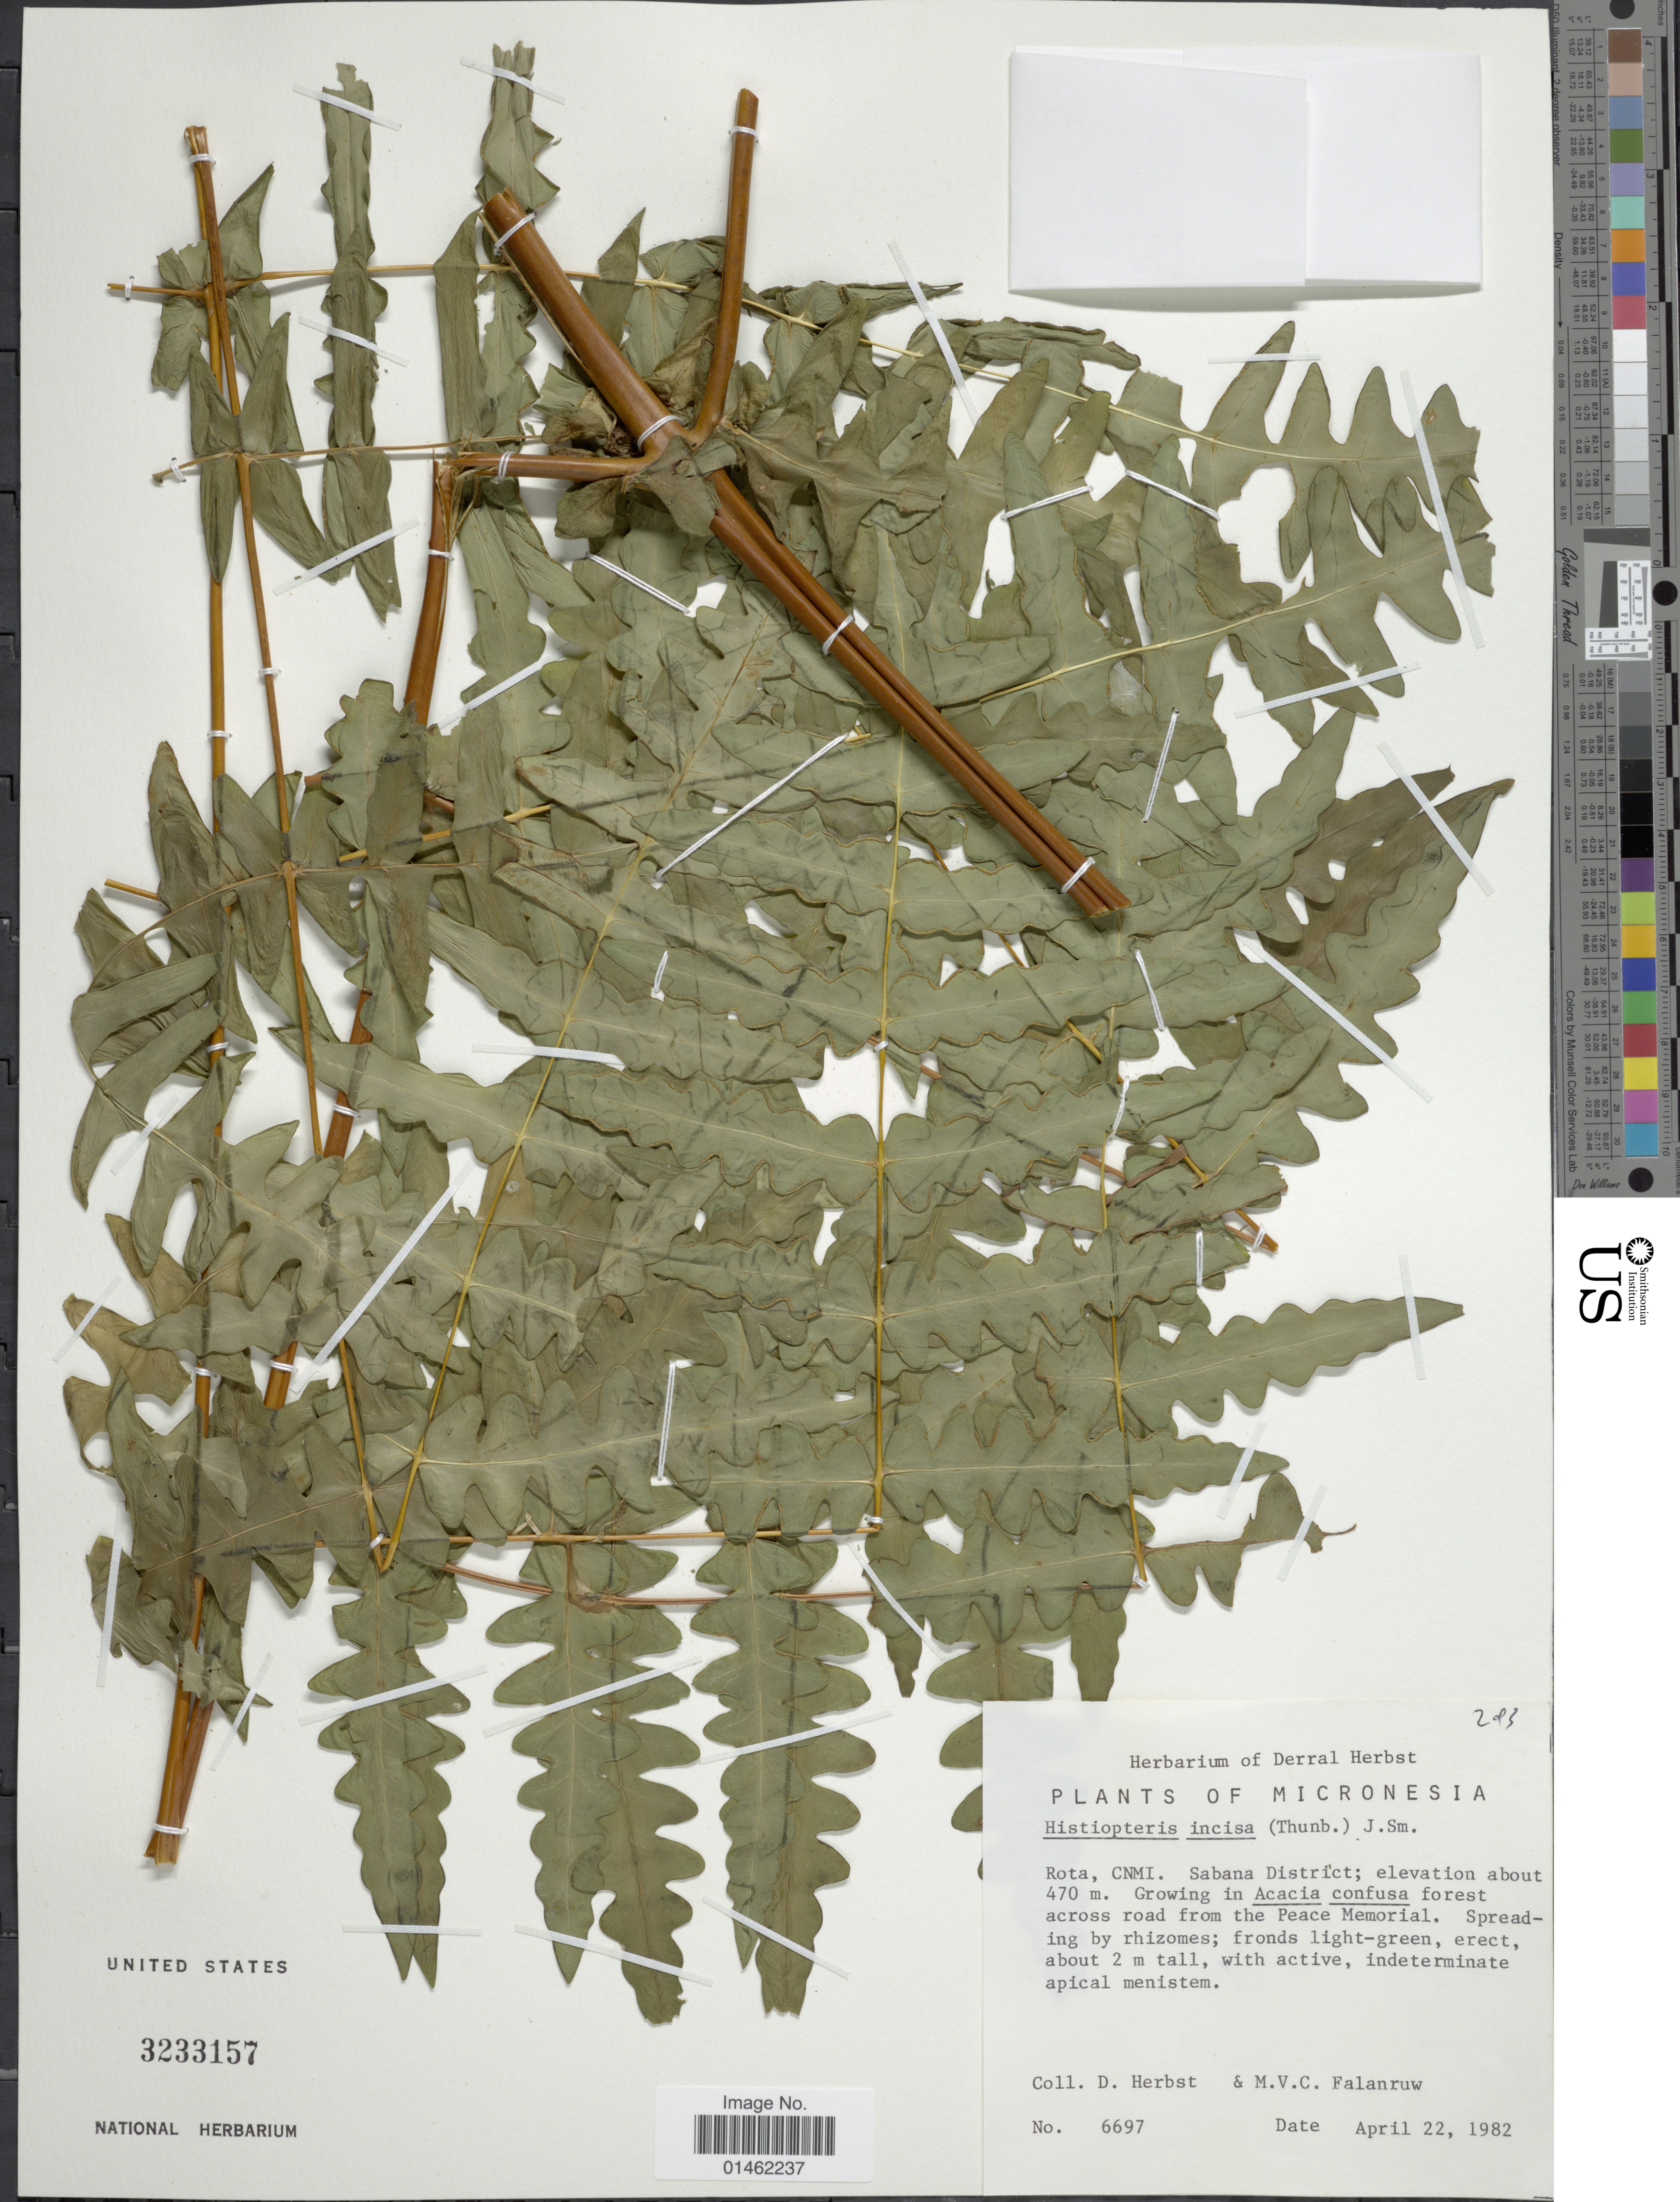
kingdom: Plantae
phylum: Tracheophyta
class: Polypodiopsida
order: Polypodiales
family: Dennstaedtiaceae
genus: Histiopteris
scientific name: Histiopteris incisa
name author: (Thunb.) J. Sm.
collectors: D. Herbst & M. V. Falanruw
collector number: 6697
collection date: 1982-04-22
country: Northern Mariana Islands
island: Rota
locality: Rota, CNMI. Sabana District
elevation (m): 470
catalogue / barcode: US 3233157